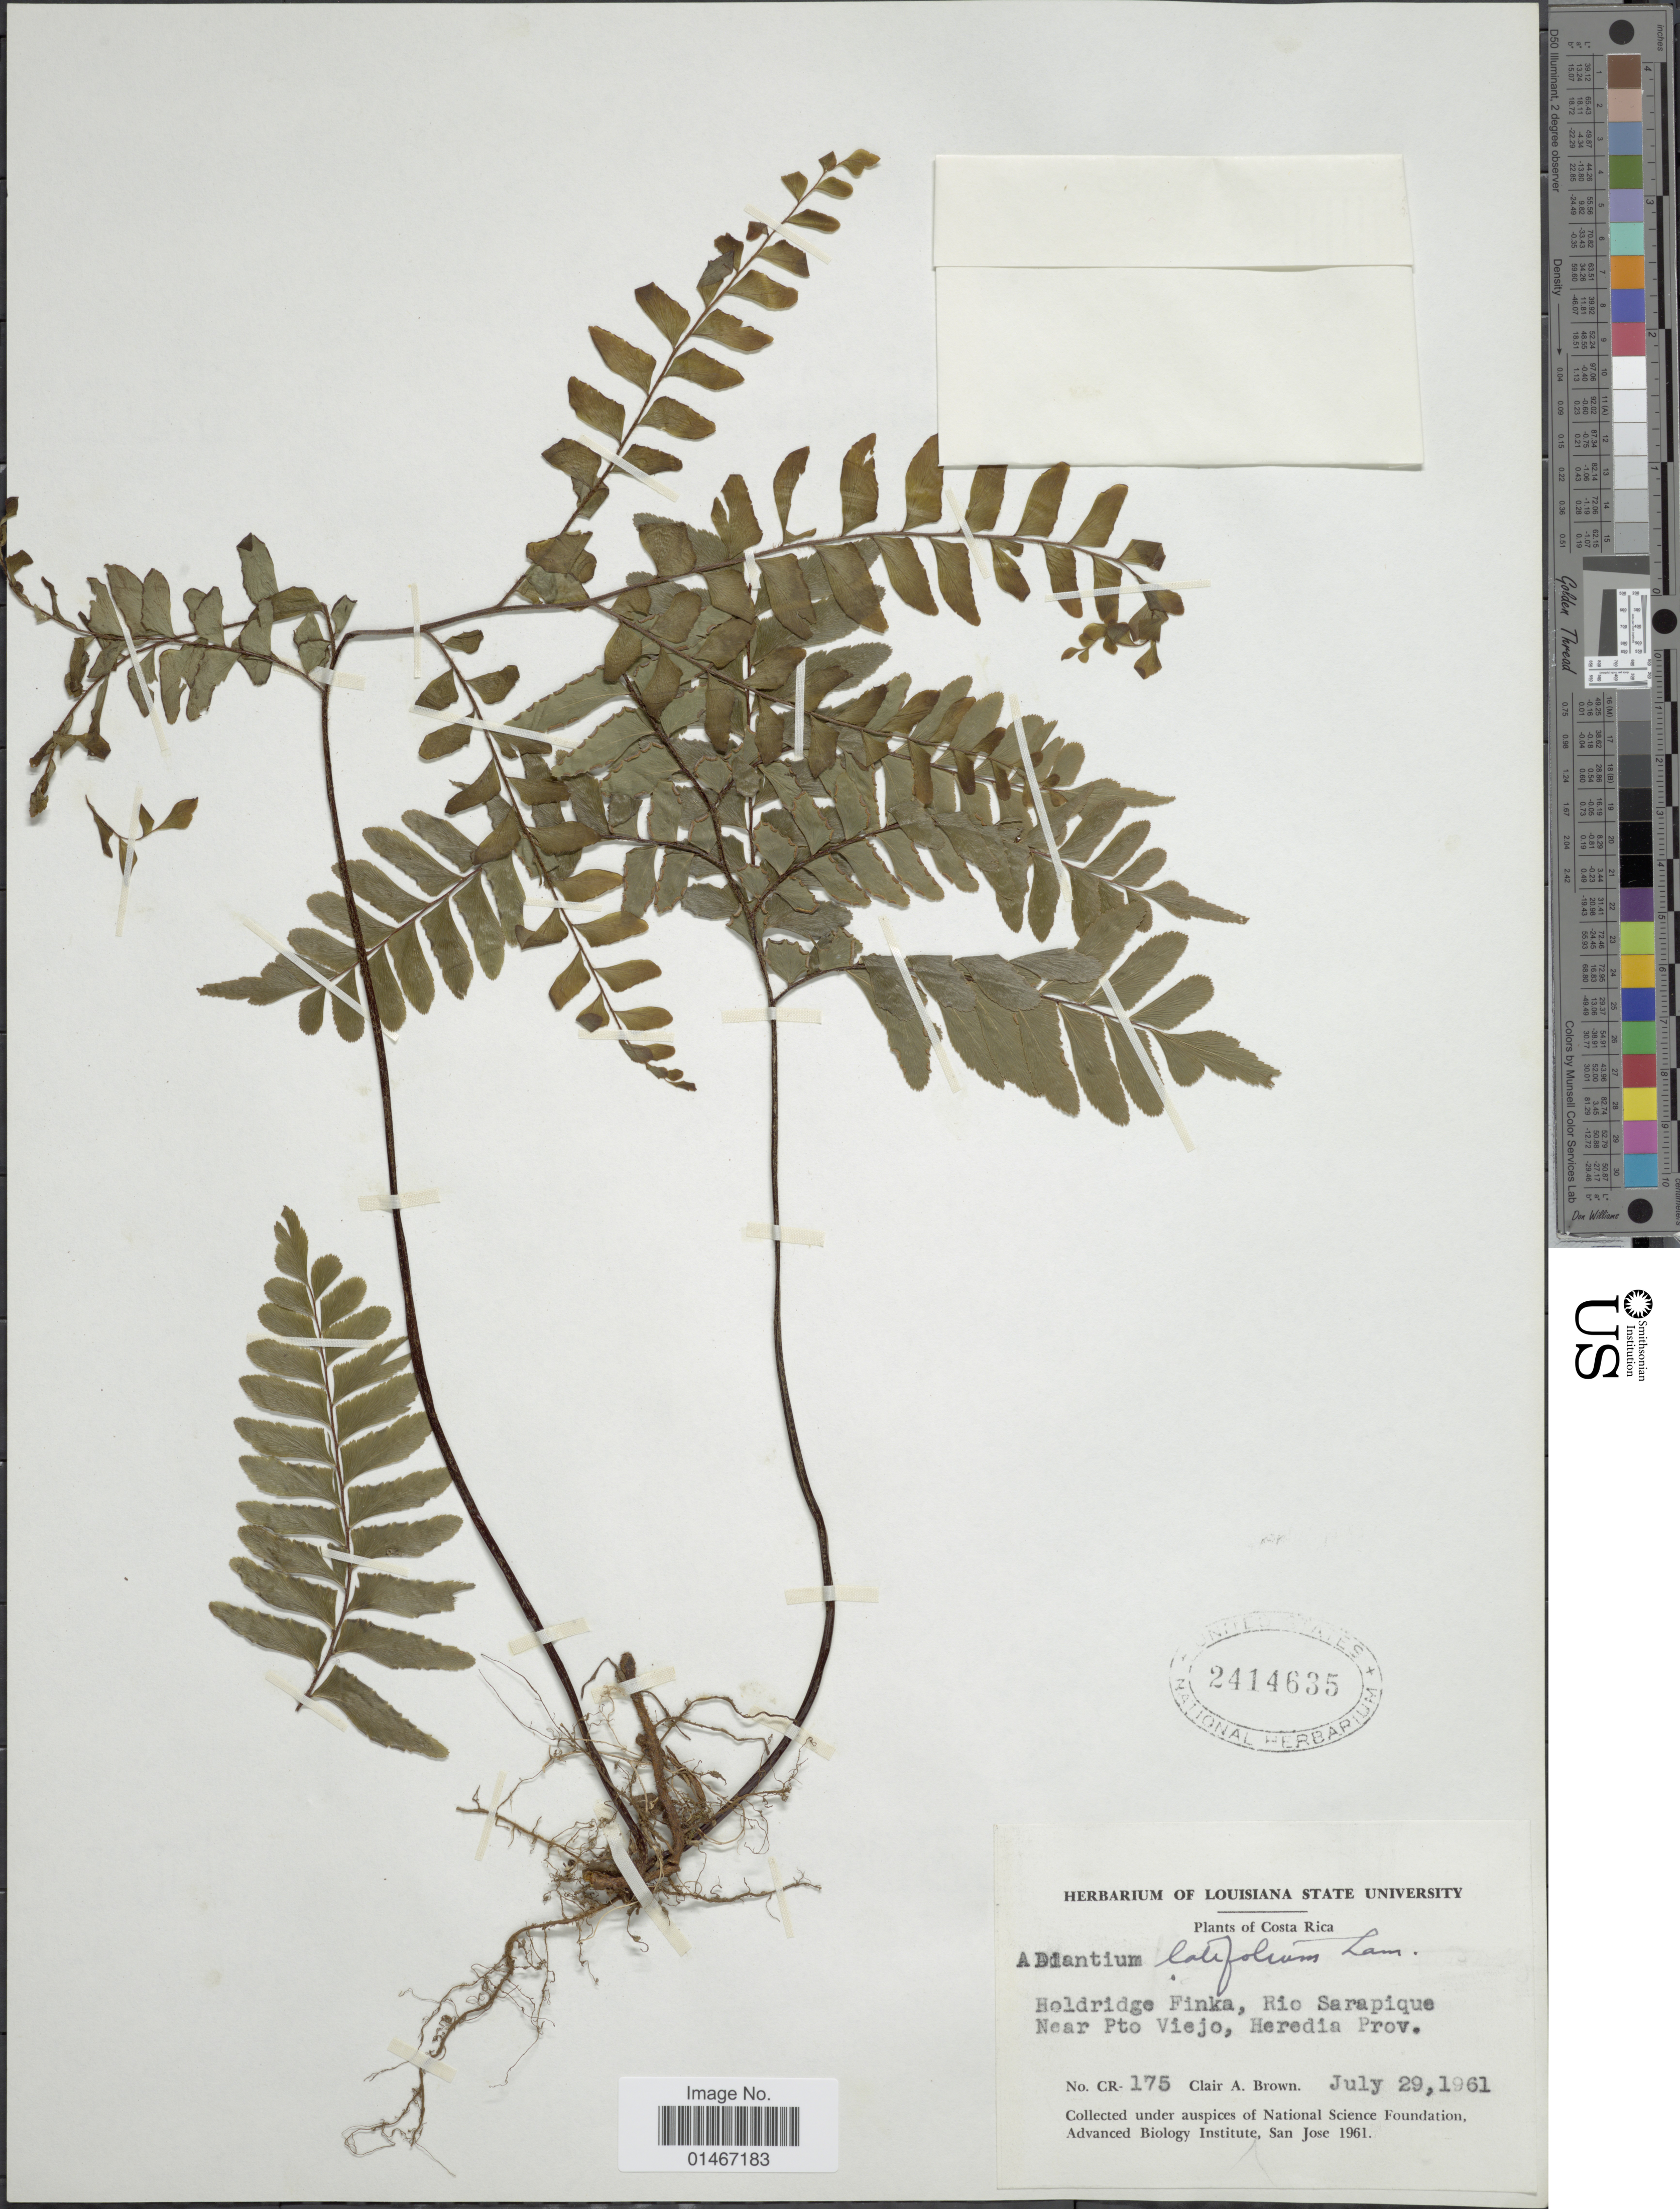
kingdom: Plantae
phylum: Tracheophyta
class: Polypodiopsida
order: Polypodiales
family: Pteridaceae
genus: Adiantum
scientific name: Adiantum latifolium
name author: Lam.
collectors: C. A. Brown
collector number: CR-175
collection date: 1961-07-29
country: Costa Rica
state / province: Heredia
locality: Holdrige Finka, Rio Sarapique. Near Pto Viejo, Heredia Prov.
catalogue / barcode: US 2414635